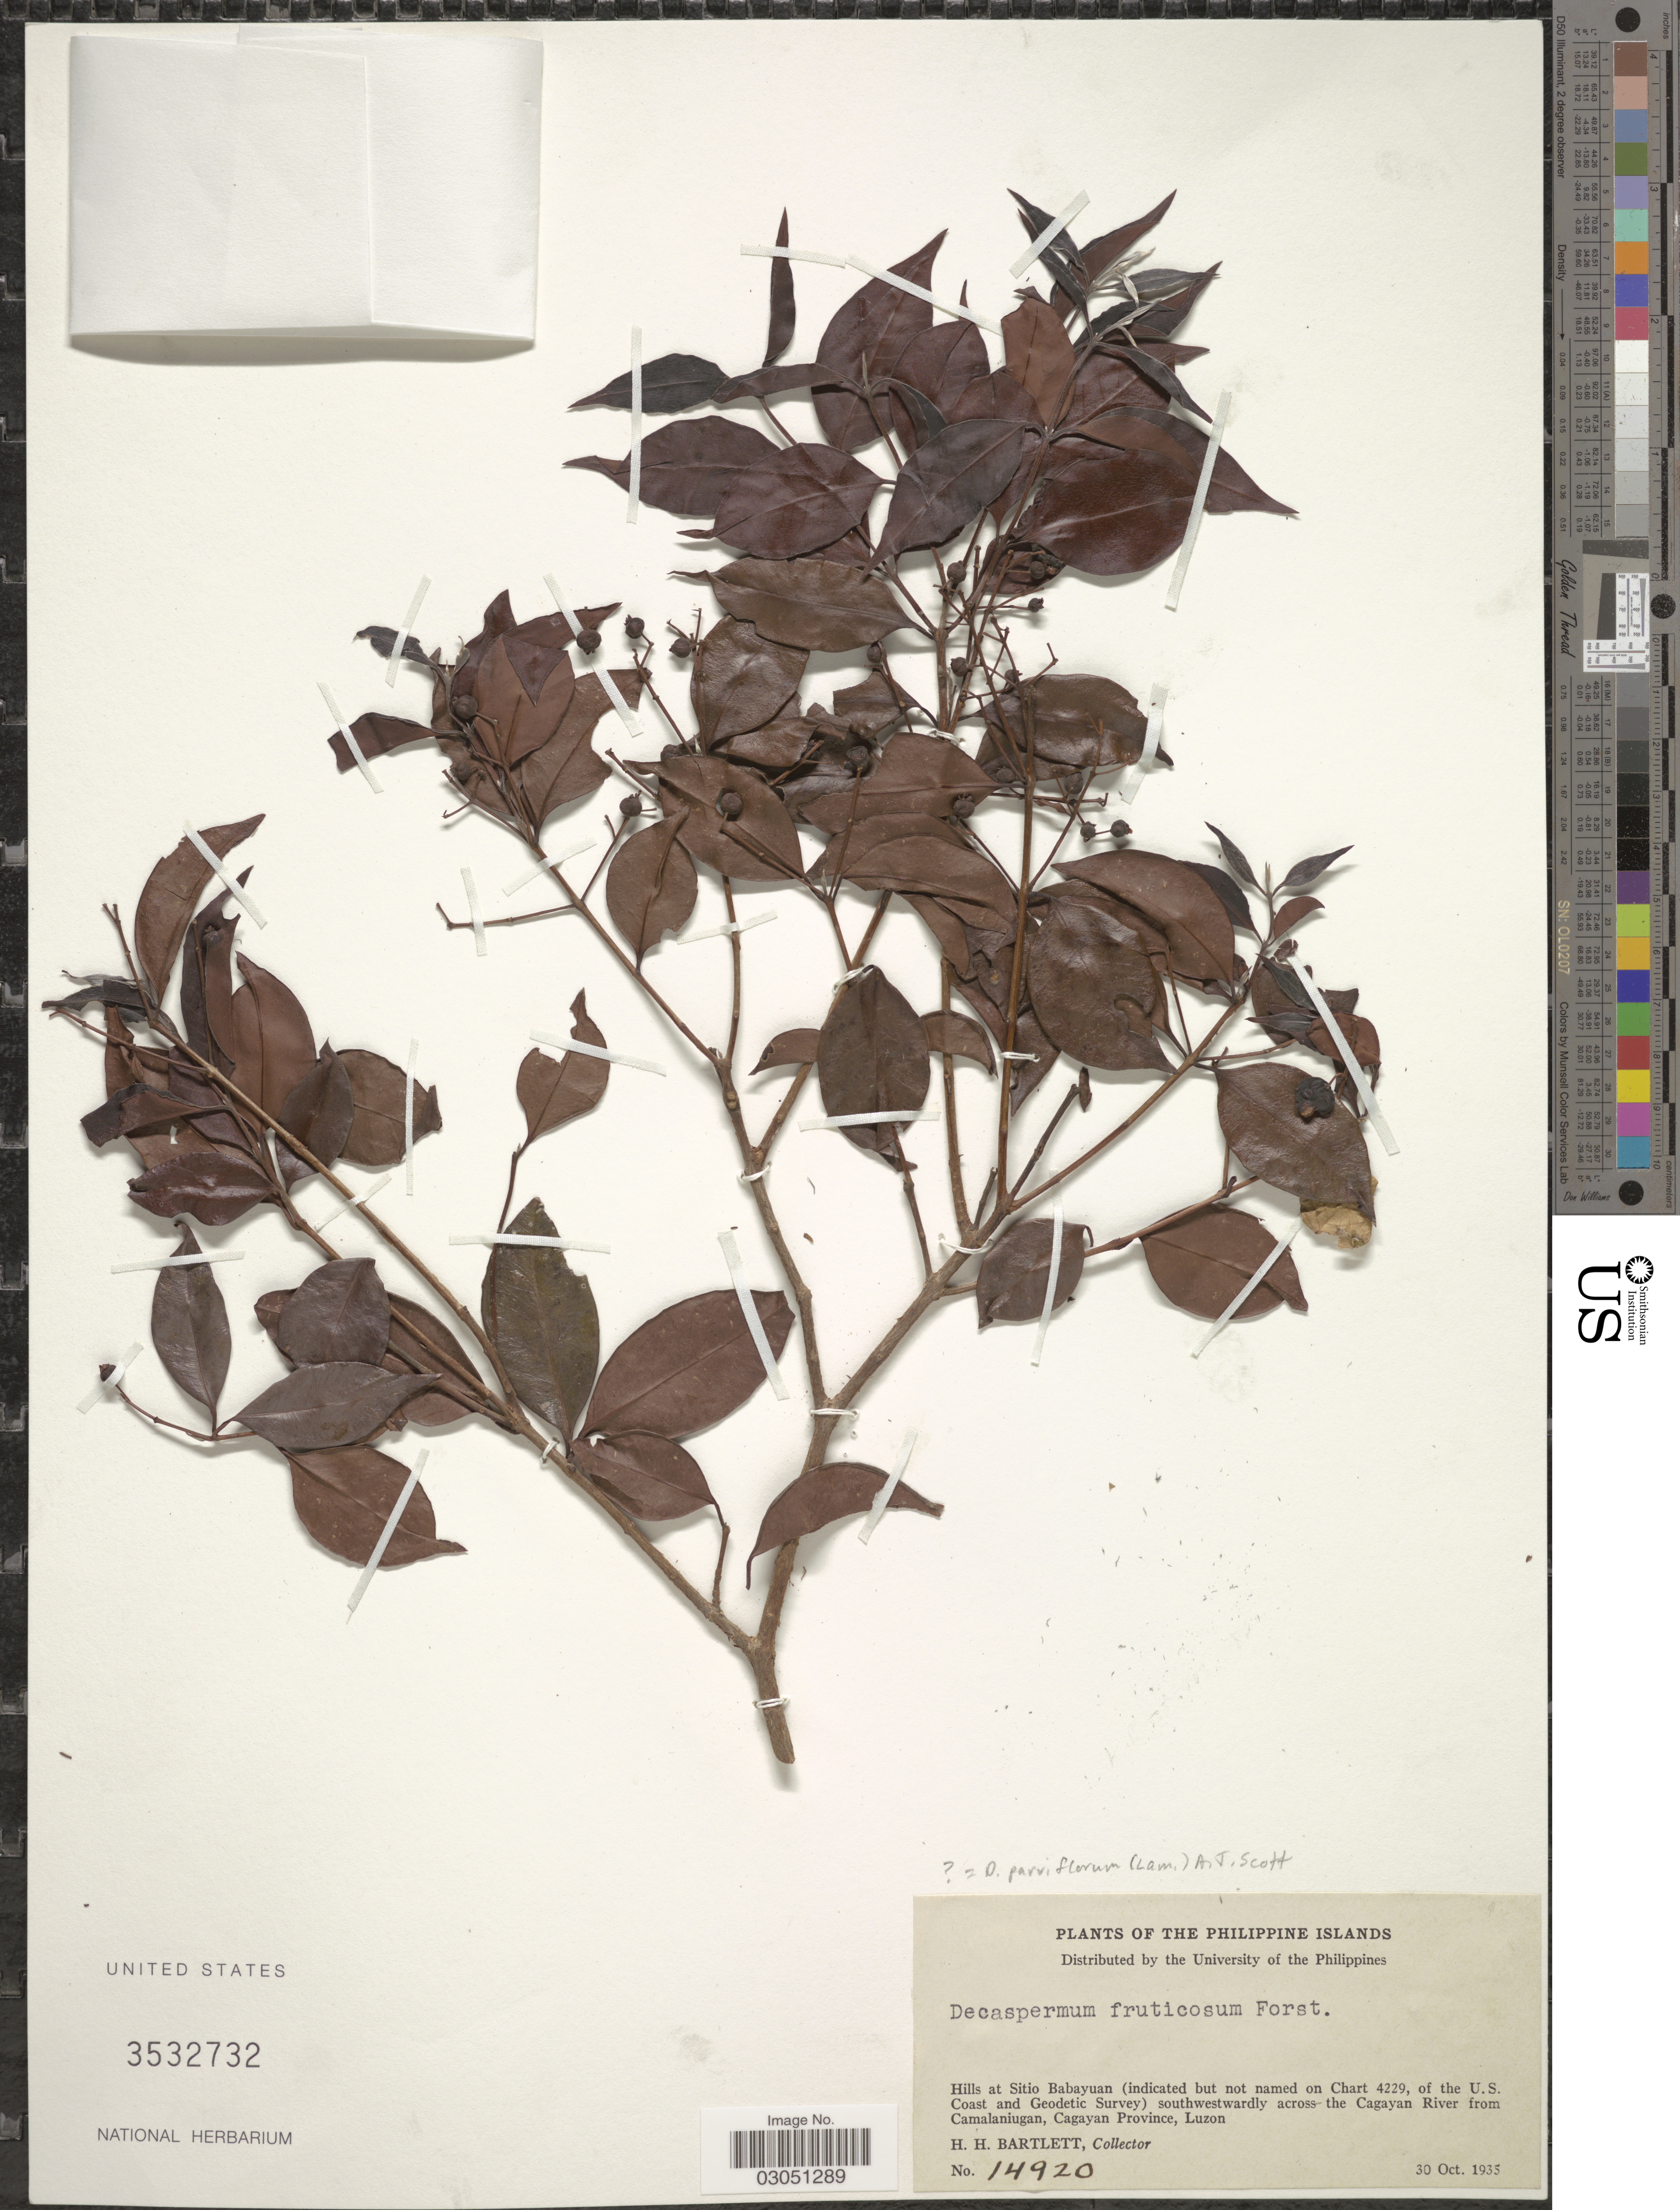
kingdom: Plantae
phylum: Tracheophyta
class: Magnoliopsida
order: Myrtales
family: Myrtaceae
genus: Decaspermum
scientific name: Decaspermum fruticosum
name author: J.R. Forst. & G. Forst.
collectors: H. H. Bartlett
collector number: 14920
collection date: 1935-10-30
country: Philippines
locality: The Philippine Islands, Hills at Sitio Babayuan (indicated but not named on Chart 4229, of the U.S. Coast and Geodetic Survey) southwestwardly across- the Cagayan River from Camalaniugan, Cagayan Province, Luzon.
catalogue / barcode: US 3532732